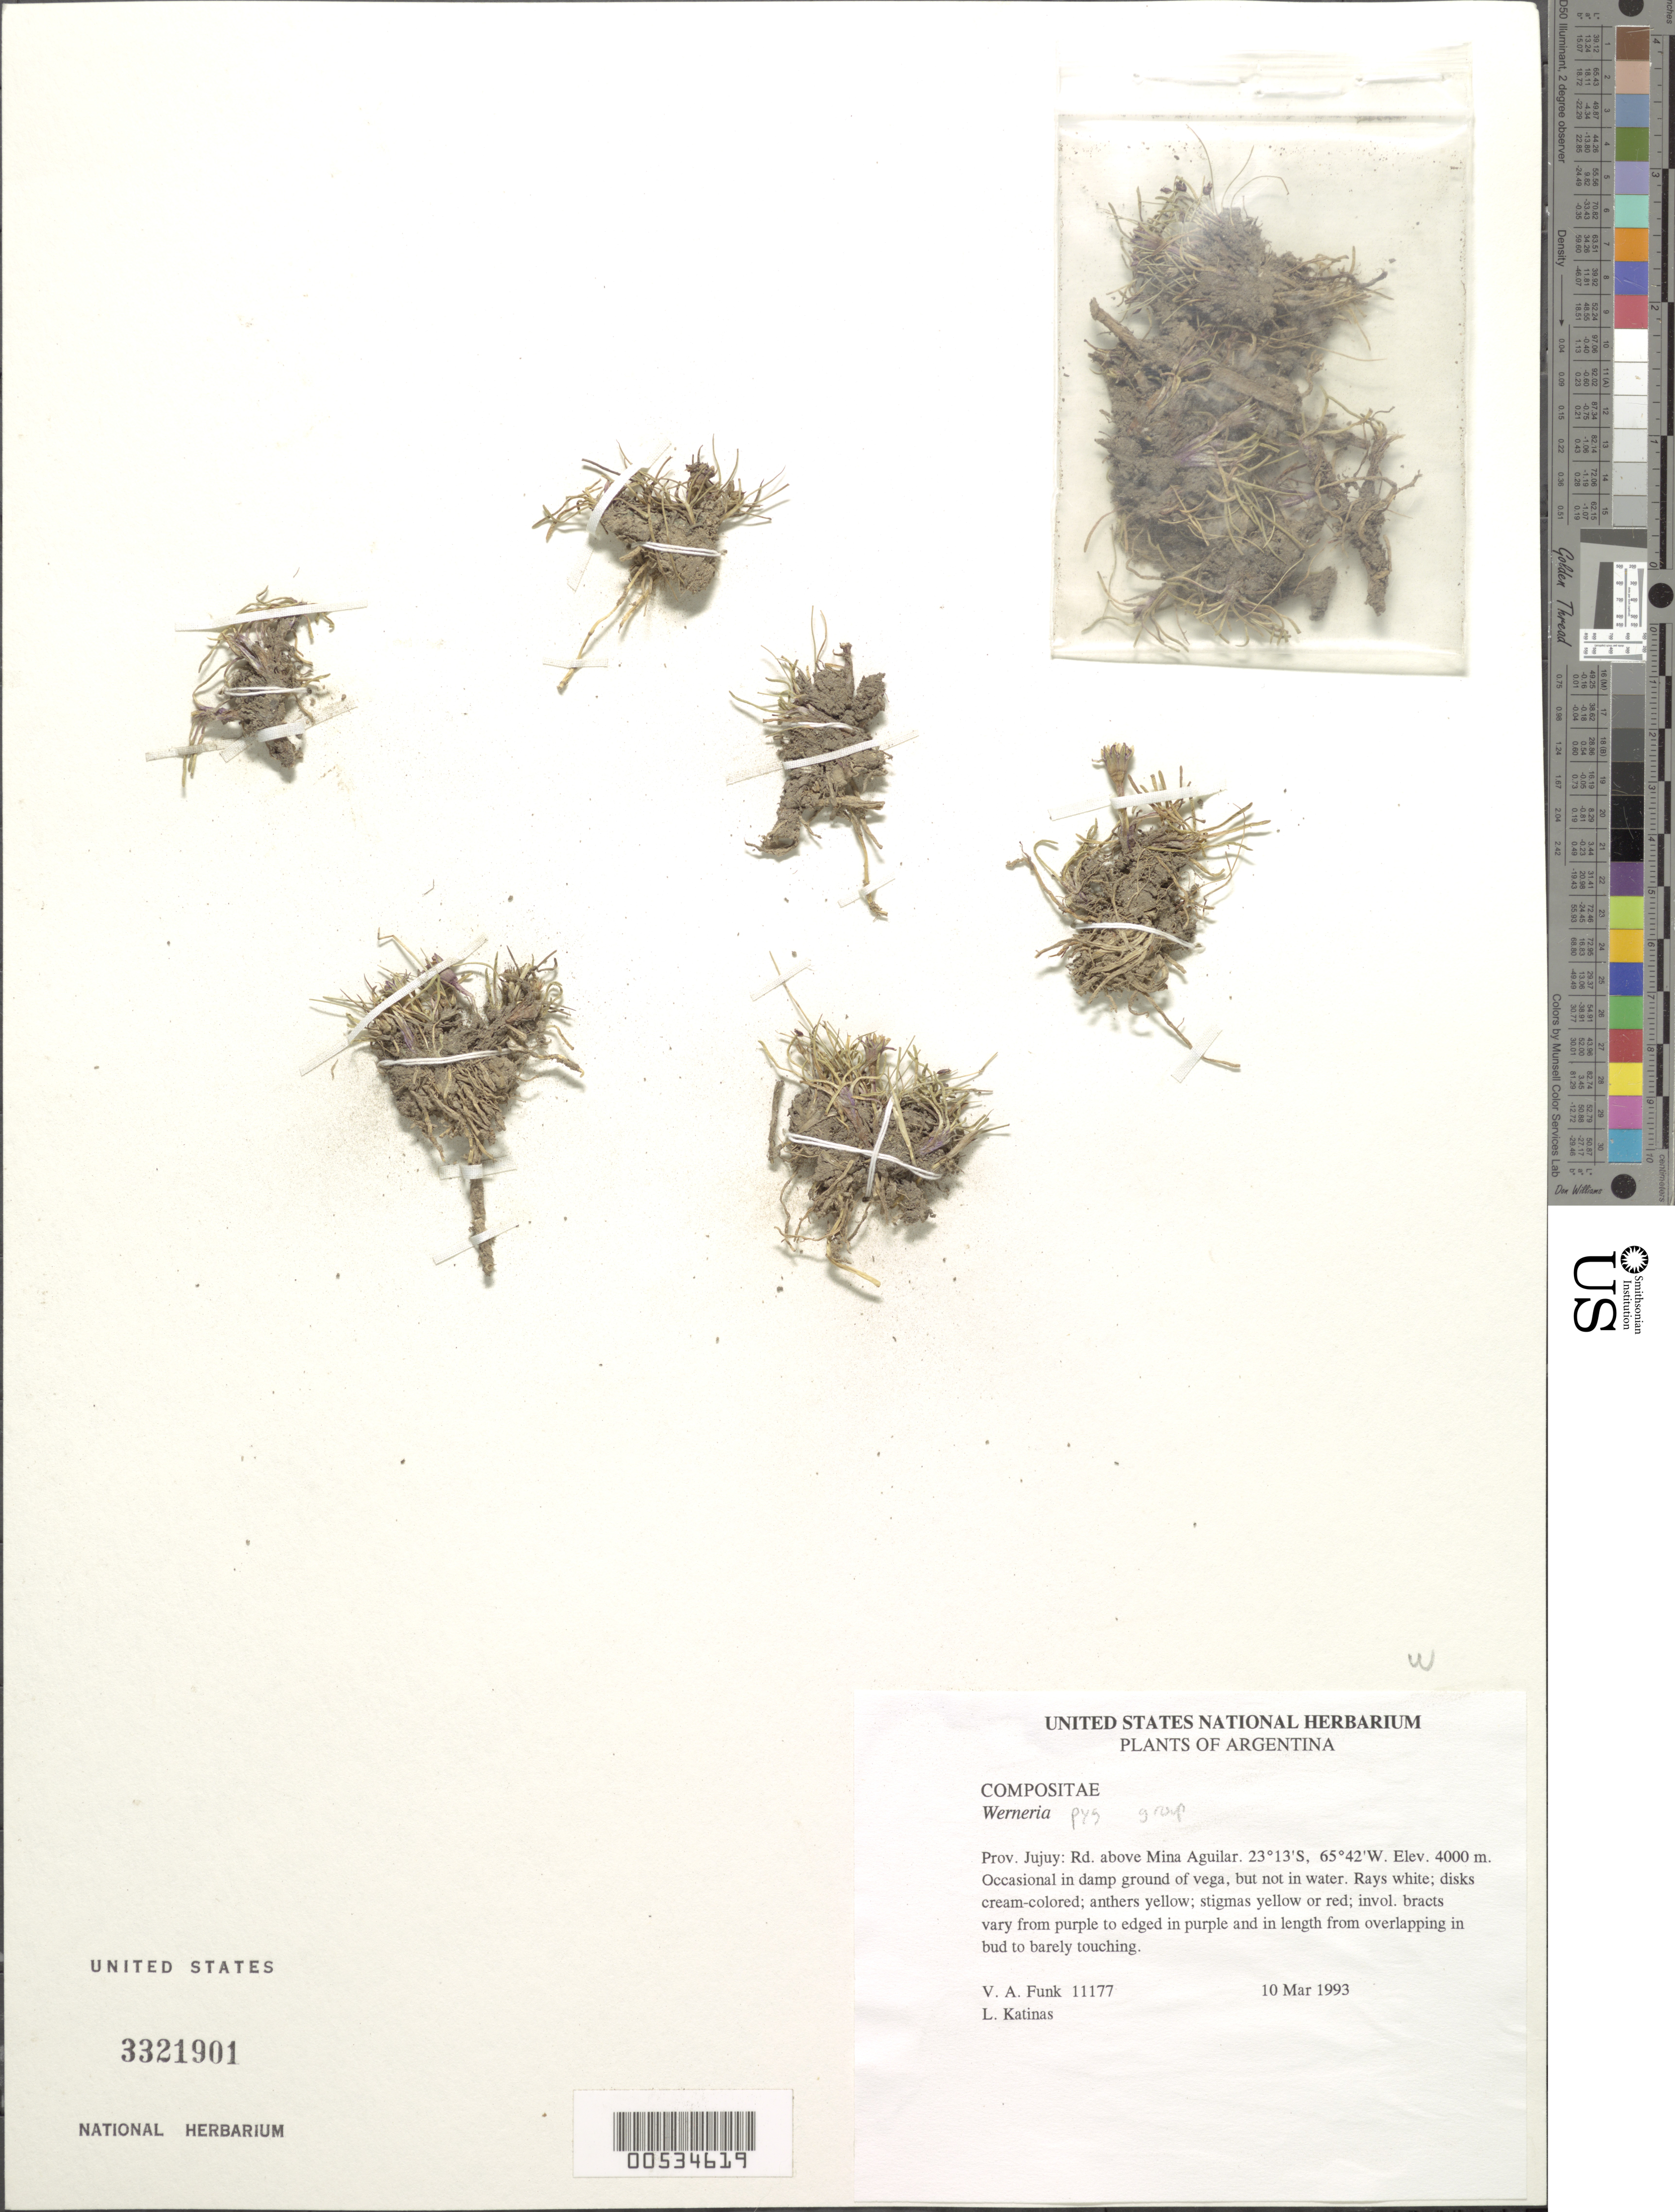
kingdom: Plantae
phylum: Tracheophyta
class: Magnoliopsida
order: Asterales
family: Asteraceae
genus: Werneria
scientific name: Werneria pygmaea complex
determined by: Funk, Vicki A., (BOT), Smithsonian Institution - National Museum of Natural History (UNITED STATES)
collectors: V. Funk & L. Katinas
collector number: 11177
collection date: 1993-03-10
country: Argentina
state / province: Jujuy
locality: Mina Aguilar road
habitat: Damp ground of vega, but not in water.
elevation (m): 4000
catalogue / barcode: US 3321901